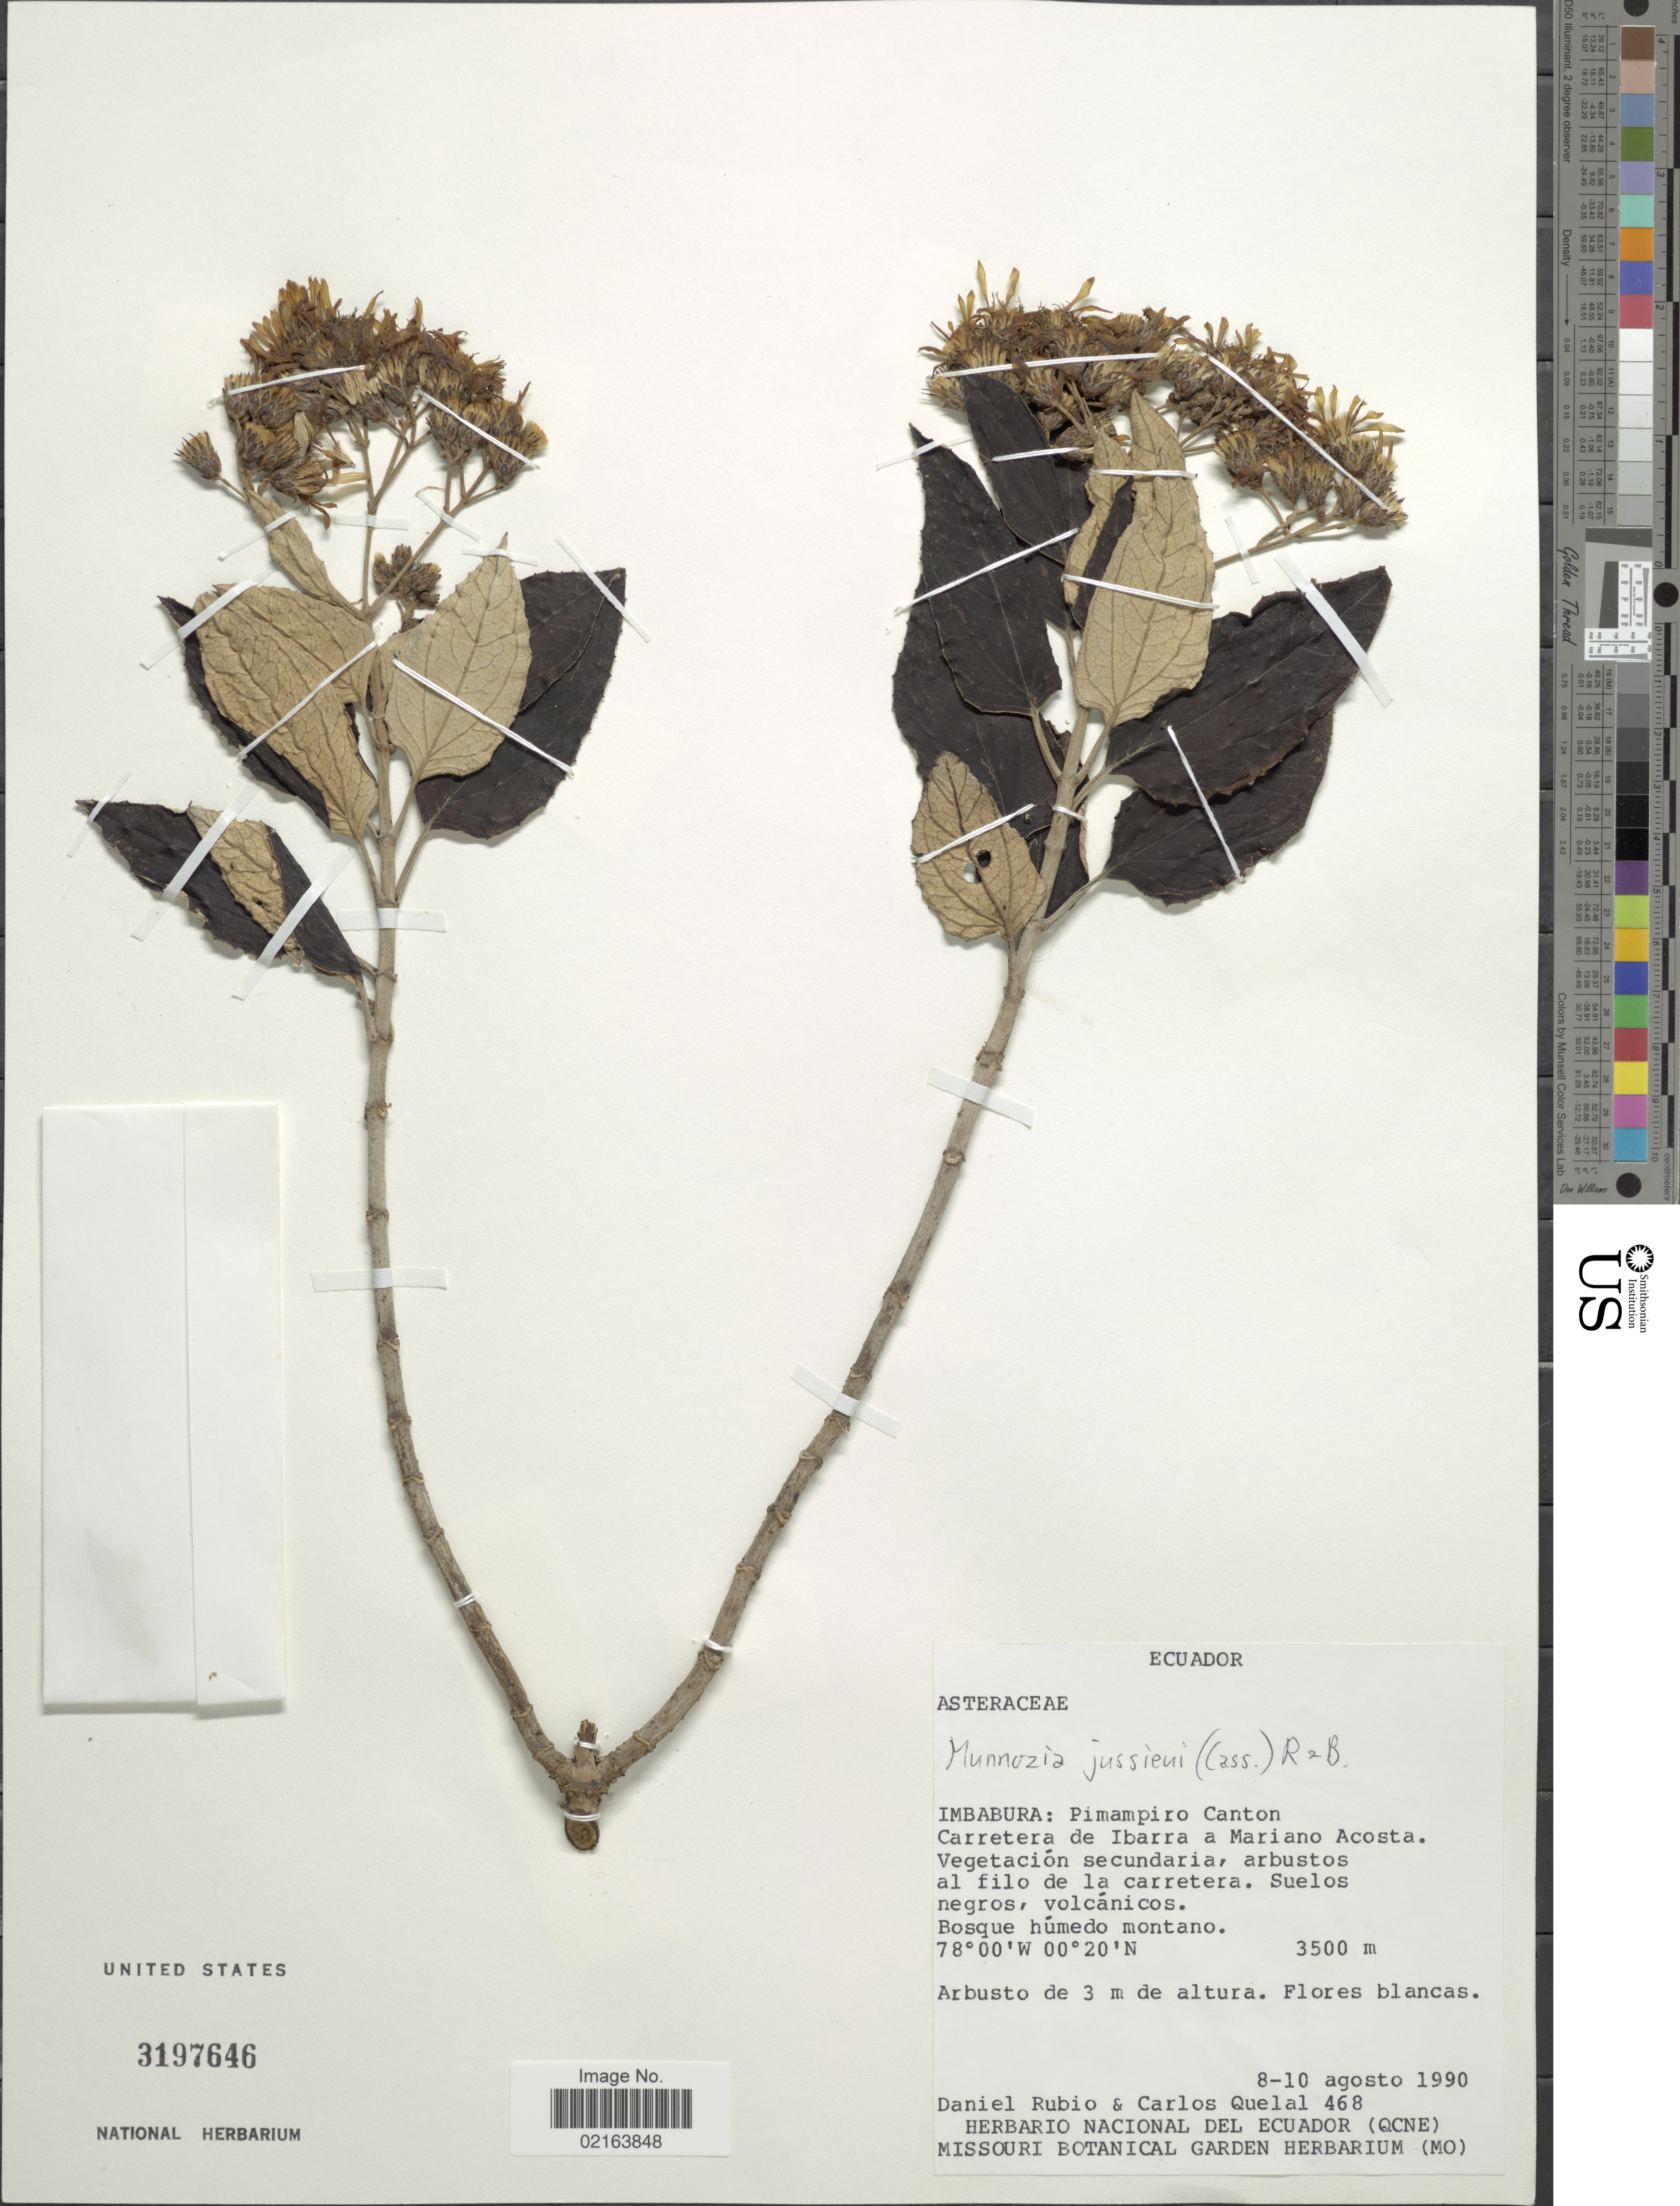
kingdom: Plantae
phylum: Tracheophyta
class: Magnoliopsida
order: Asterales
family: Asteraceae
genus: Munnozia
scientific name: Munnozia jussieui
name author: (Cass.) H. Rob. & Brettell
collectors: D. Rubio & C. Quelal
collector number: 468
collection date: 1990-08-08/1990-08-10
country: Ecuador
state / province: Imbabura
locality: Imbabura: Pimampiro Canton, Carretera de Ibarra a Mariano Acosta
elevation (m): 3500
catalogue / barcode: US 3197646